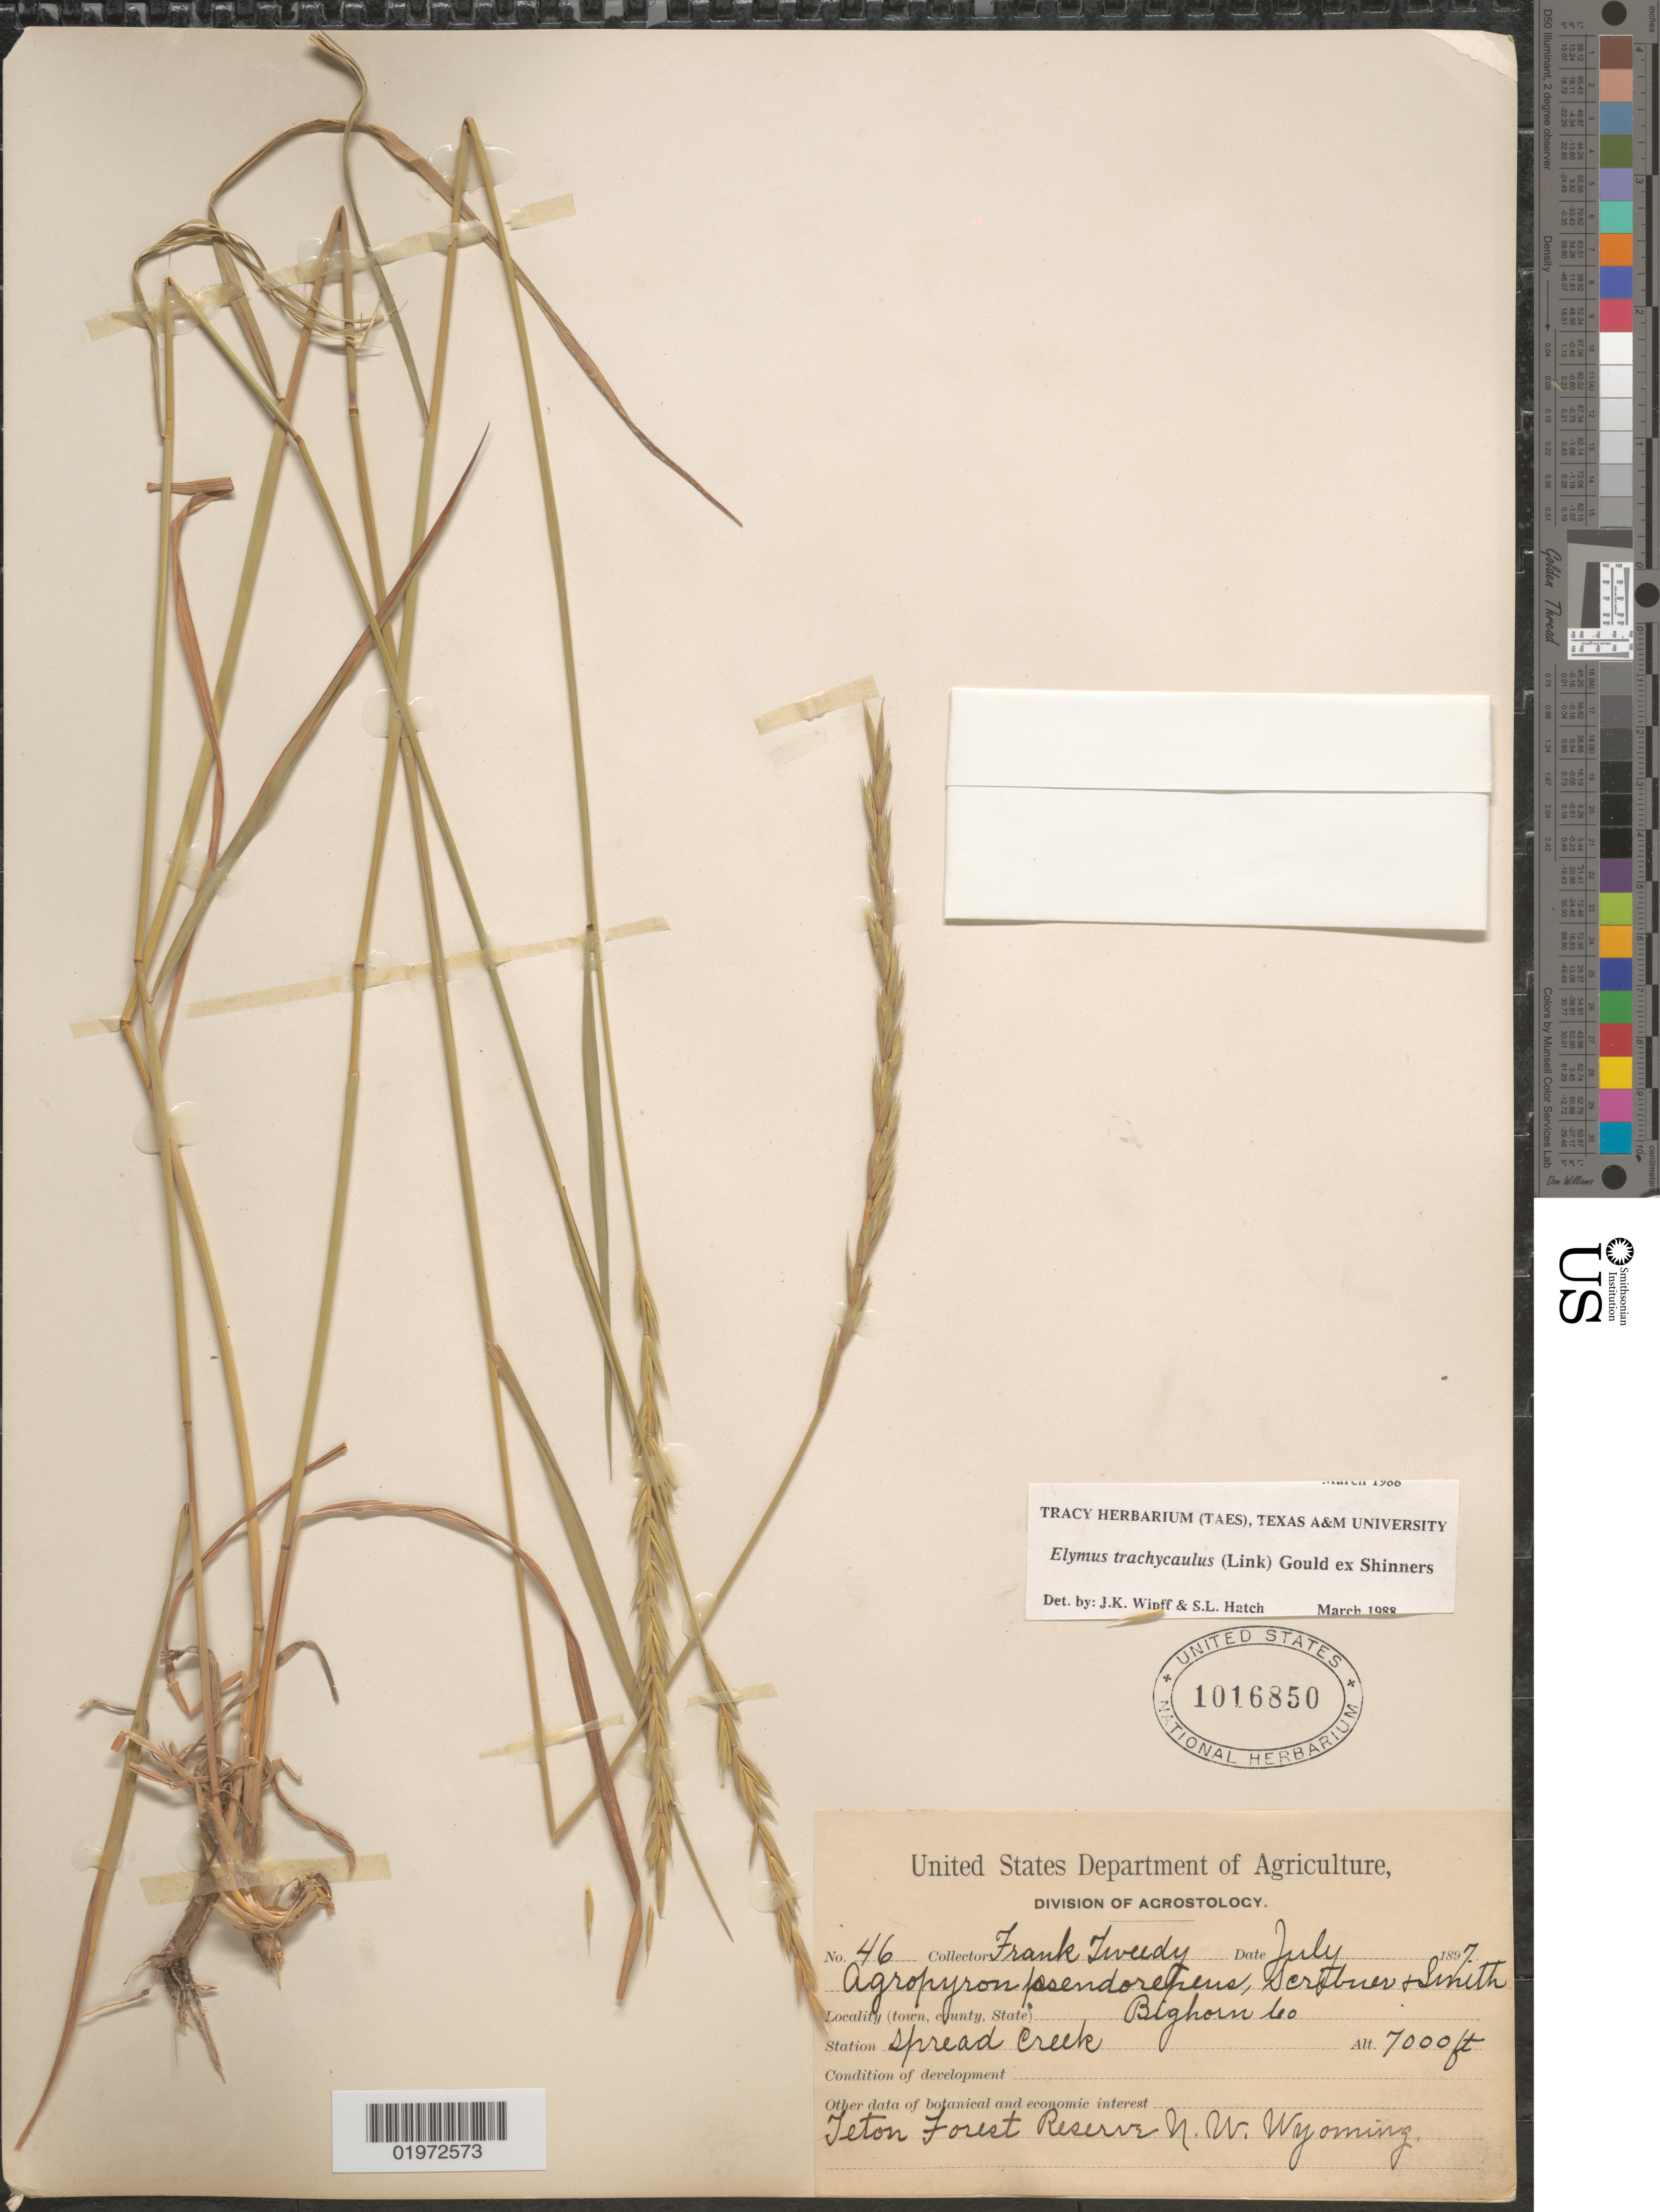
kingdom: Plantae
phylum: Tracheophyta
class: Liliopsida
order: Poales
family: Poaceae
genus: Elymus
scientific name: Elymus trachycaulus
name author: (Link) Gould ex Shinners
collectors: F. Tweedy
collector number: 46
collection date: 1897-07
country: United States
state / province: Wyoming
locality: Bighorn Co. Town Spread Creek. Teton Forest Reserve N.W. Wyoming.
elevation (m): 2134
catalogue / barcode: US 1016850